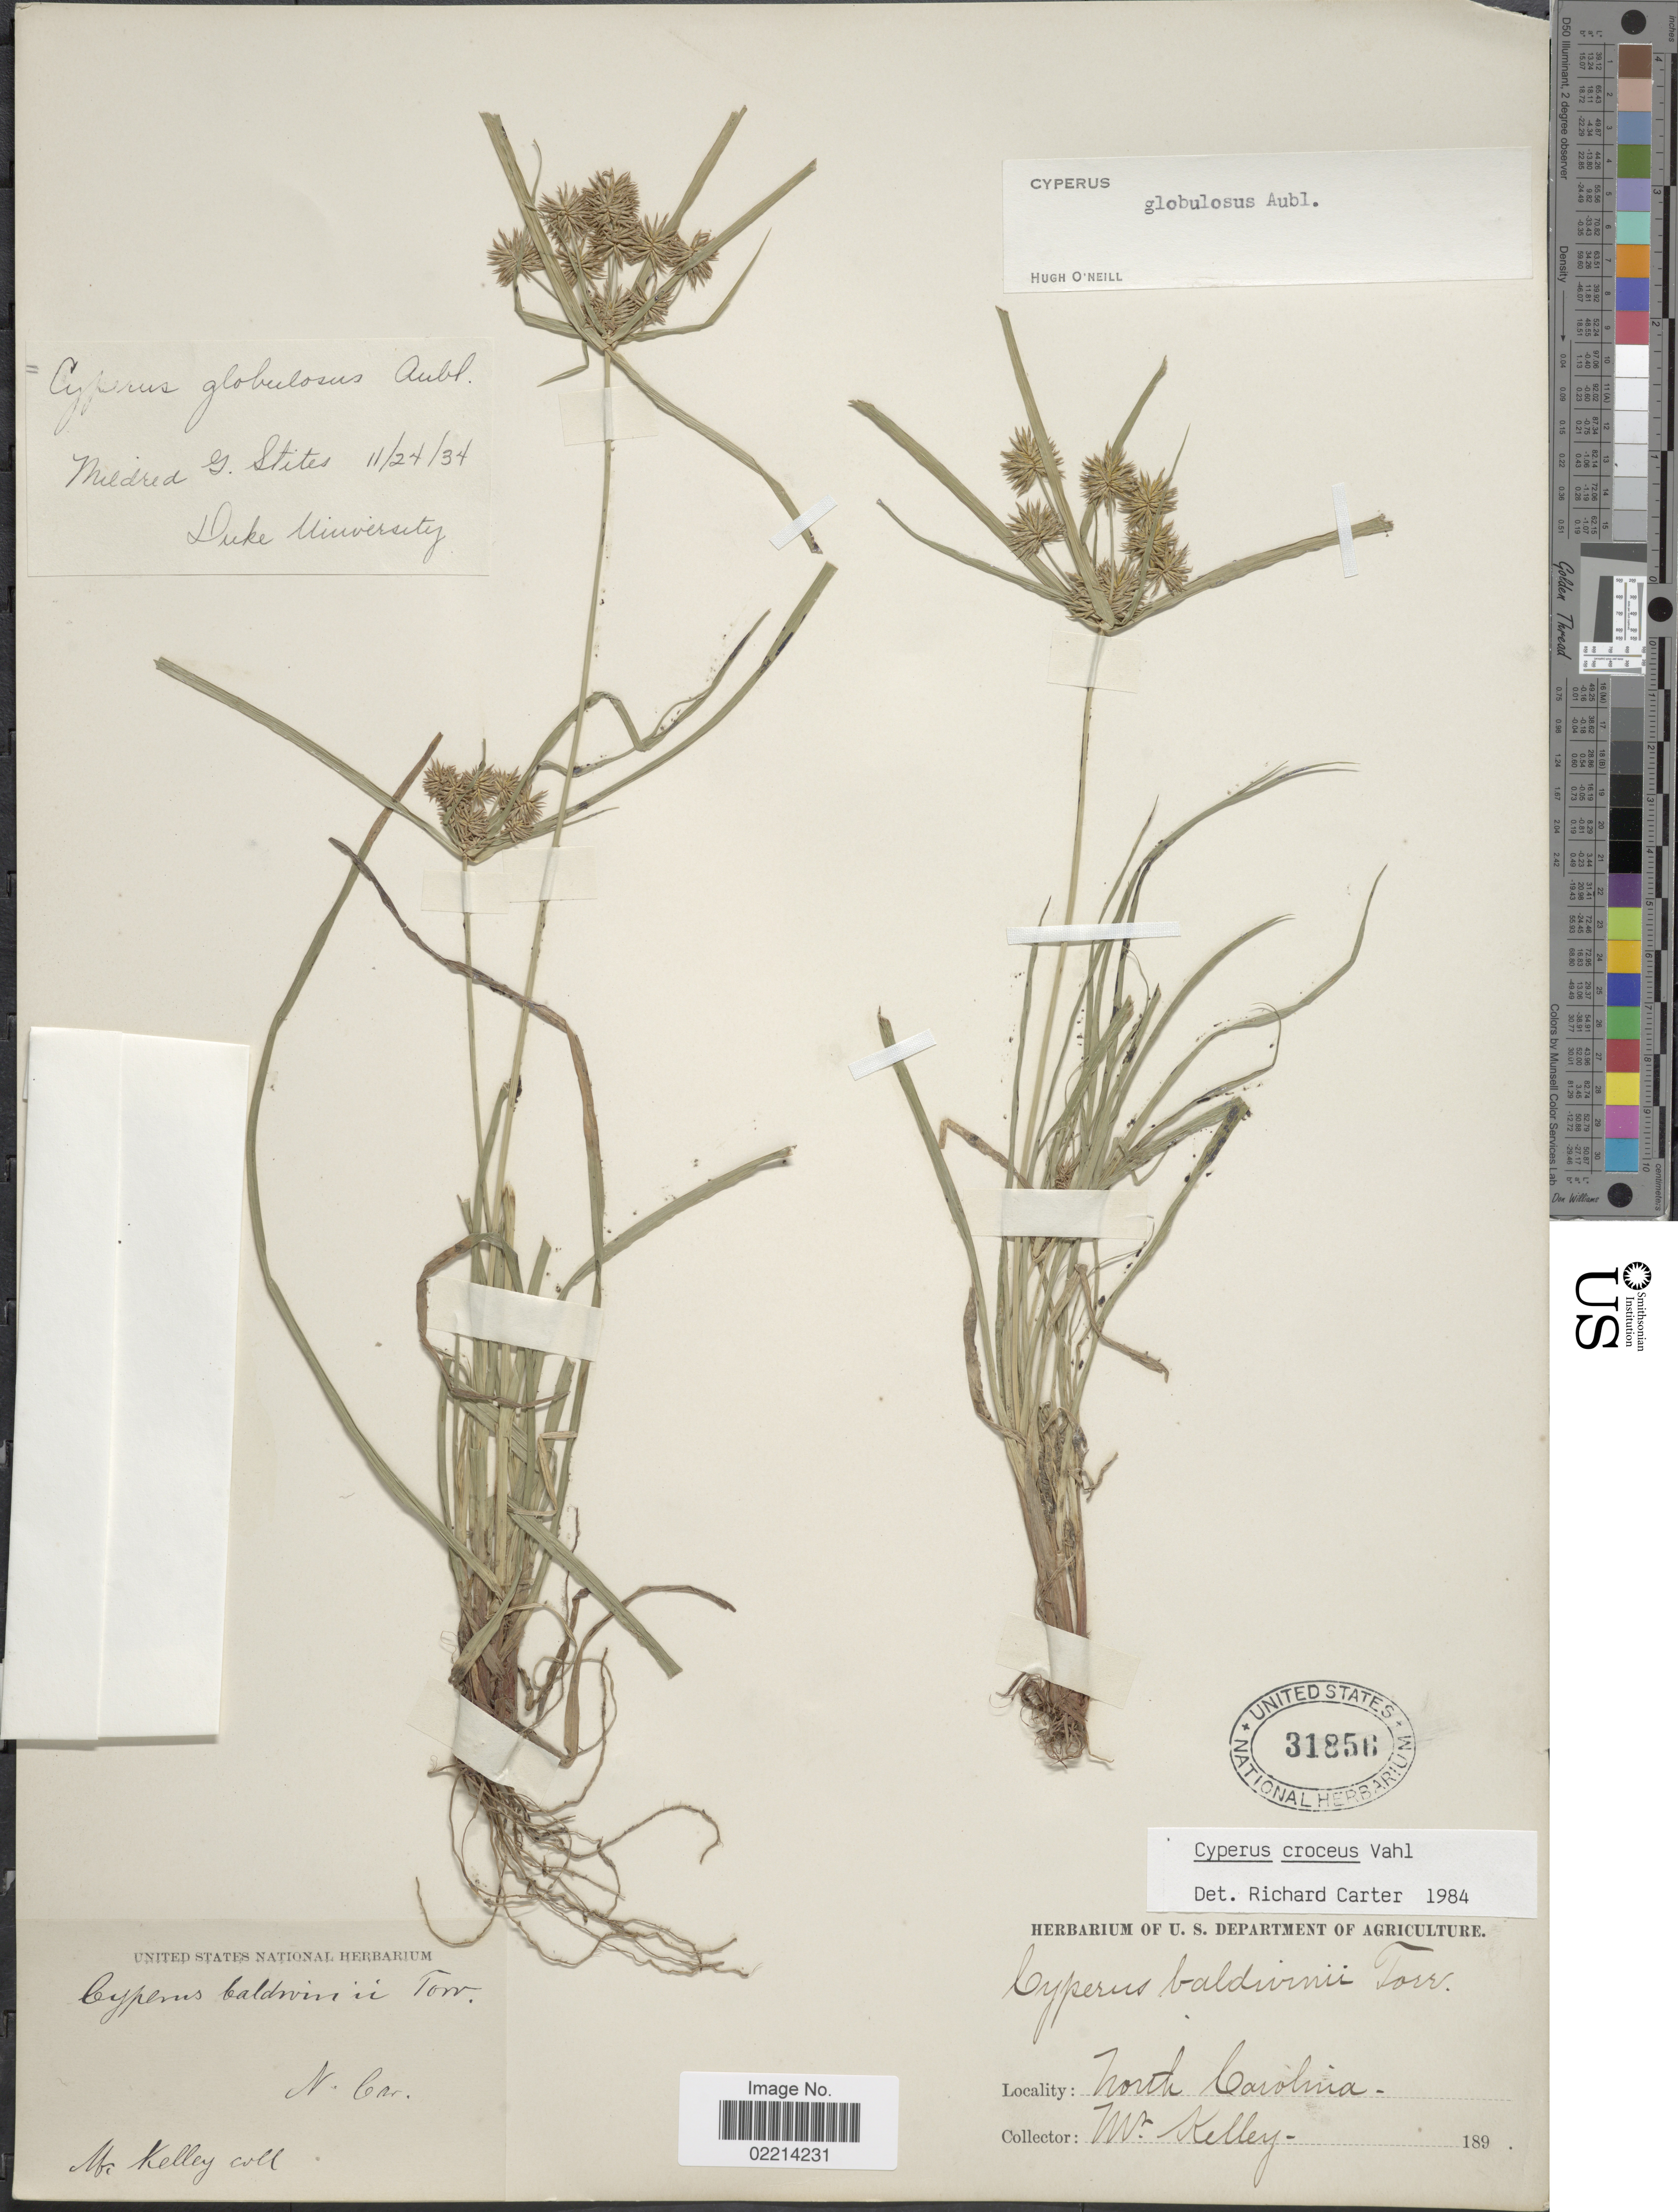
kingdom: Plantae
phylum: Tracheophyta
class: Liliopsida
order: Poales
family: Cyperaceae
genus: Cyperus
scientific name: Cyperus croceus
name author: Vahl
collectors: W. R. Kelley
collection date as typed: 189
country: United States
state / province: North Carolina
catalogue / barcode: US 31856